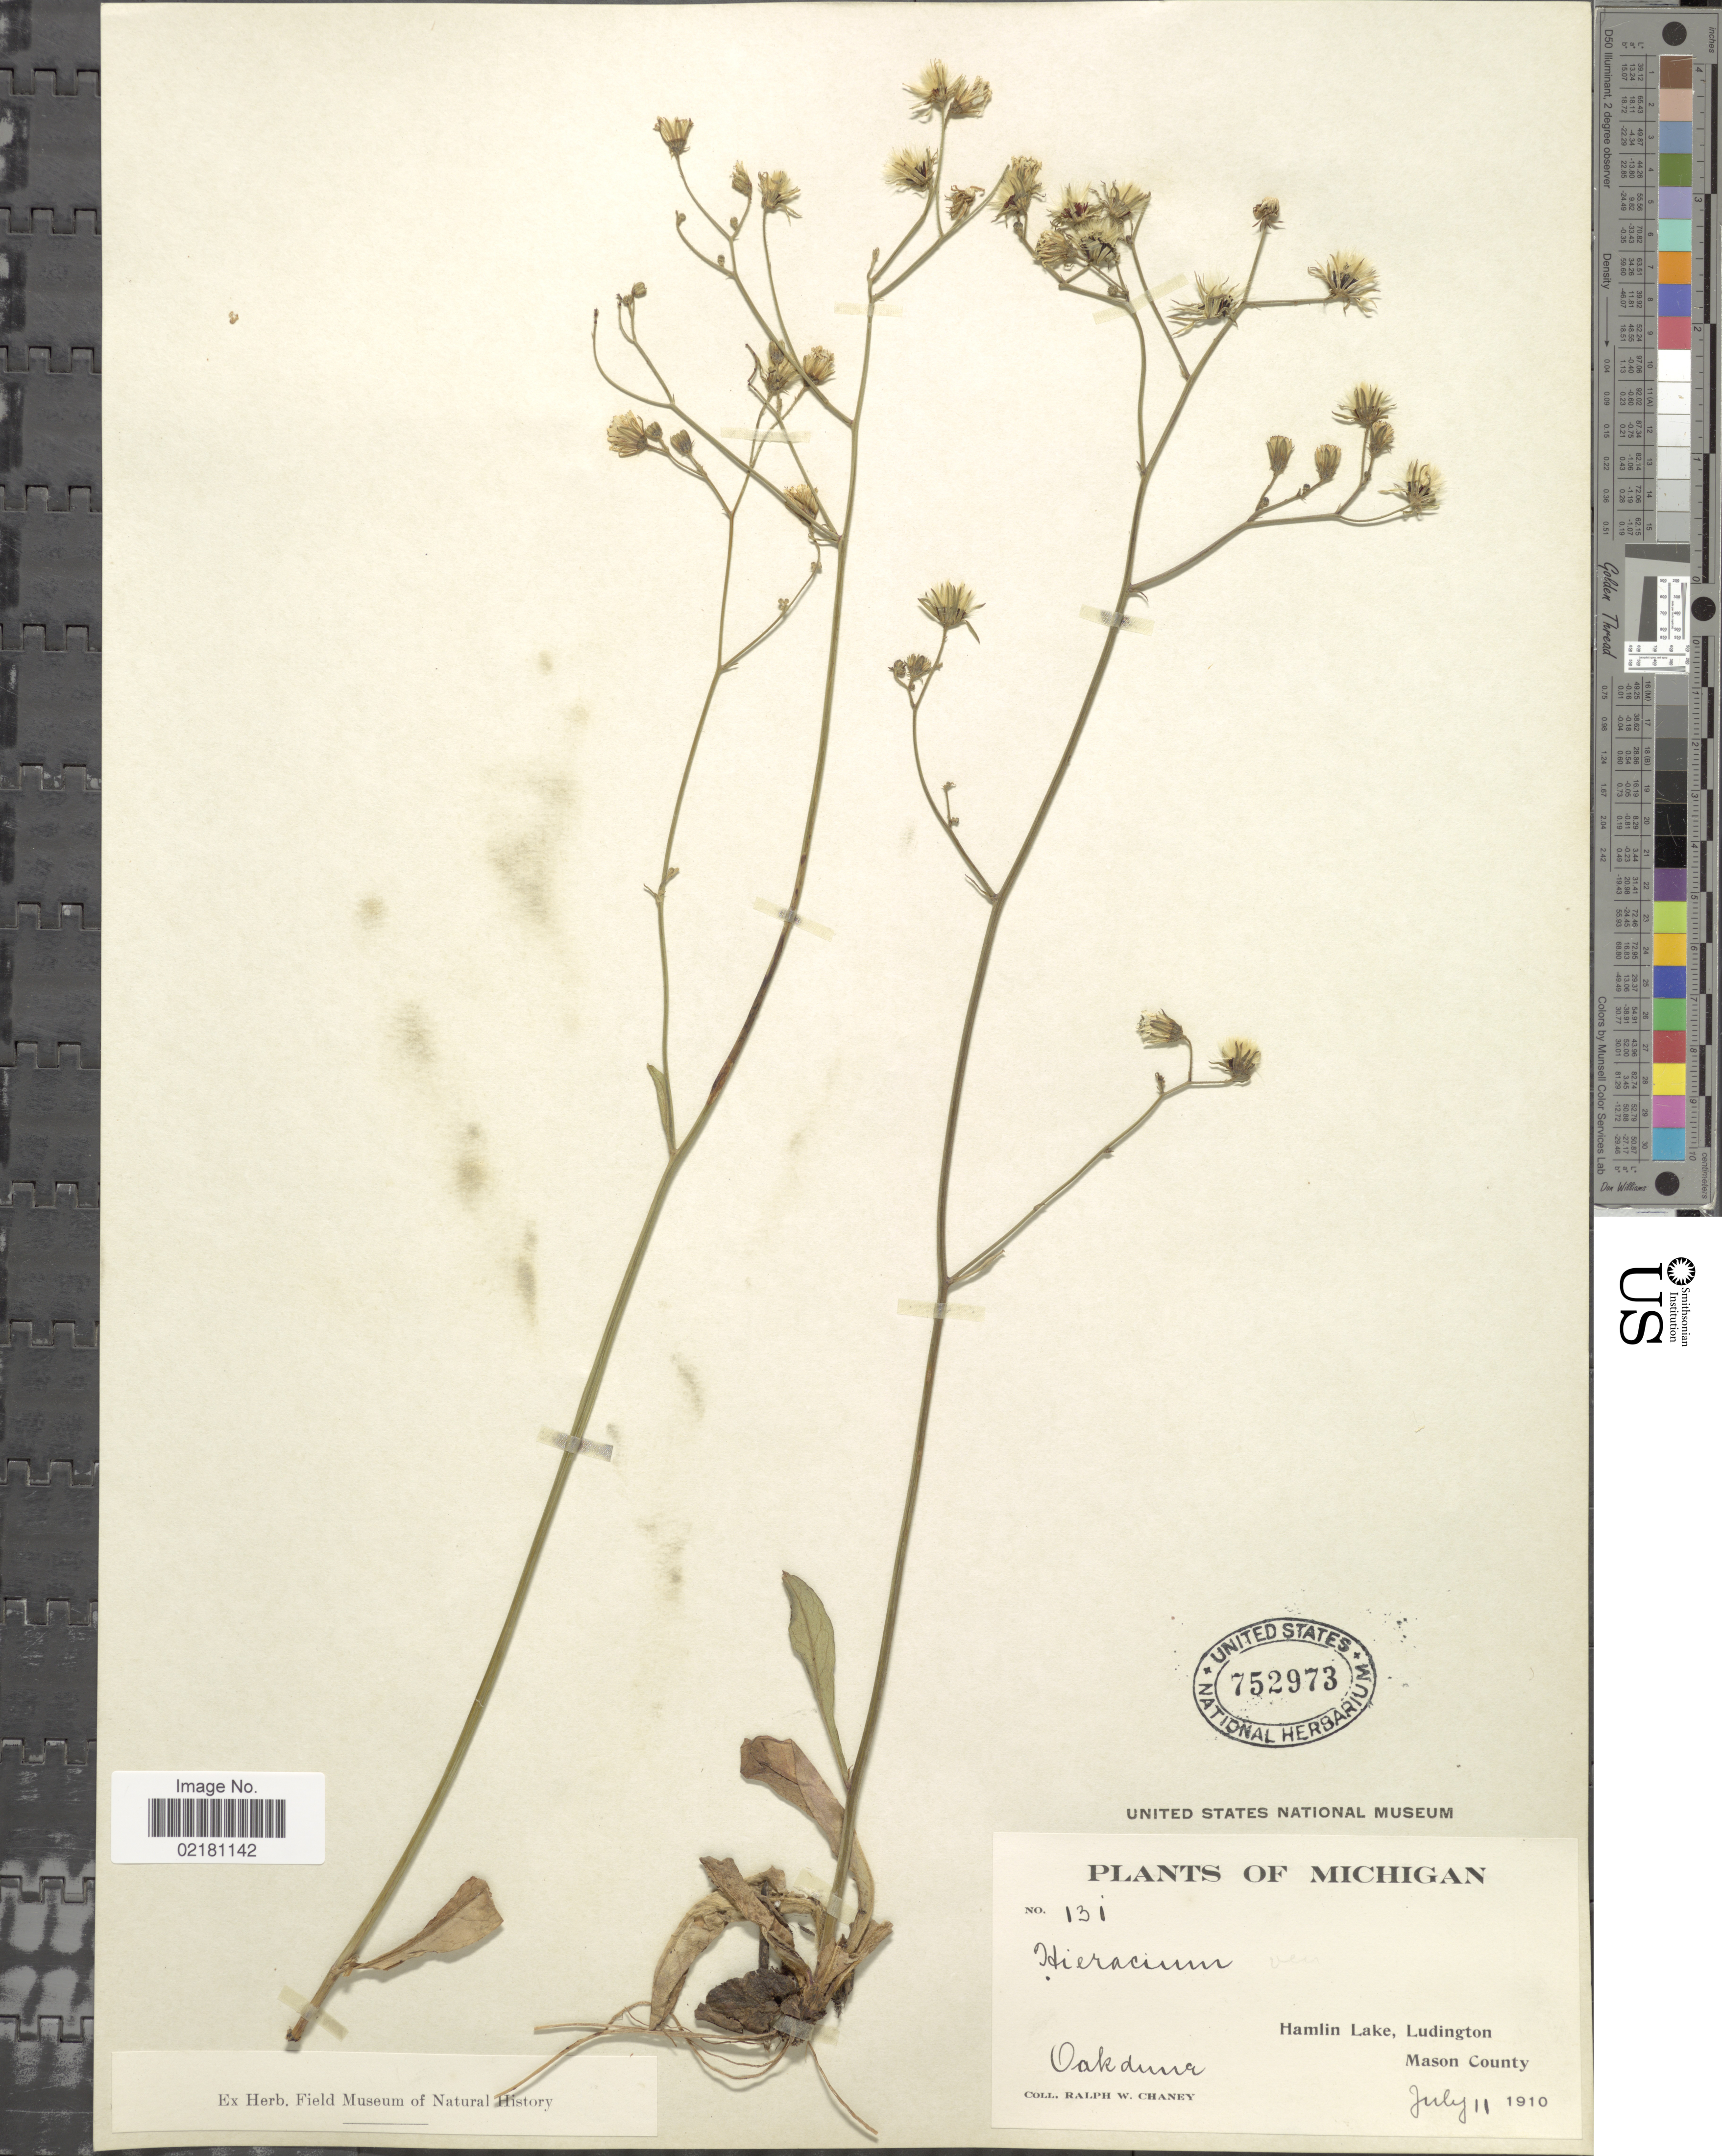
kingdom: Plantae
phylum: Tracheophyta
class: Magnoliopsida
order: Asterales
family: Asteraceae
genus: Hieracium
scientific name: Hieracium venosum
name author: L.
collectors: R. Chaney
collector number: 131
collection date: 1910-07-11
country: United States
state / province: Michigan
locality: Hamlin Lake, Ludington. Mason County. Oakdune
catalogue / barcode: US 752973